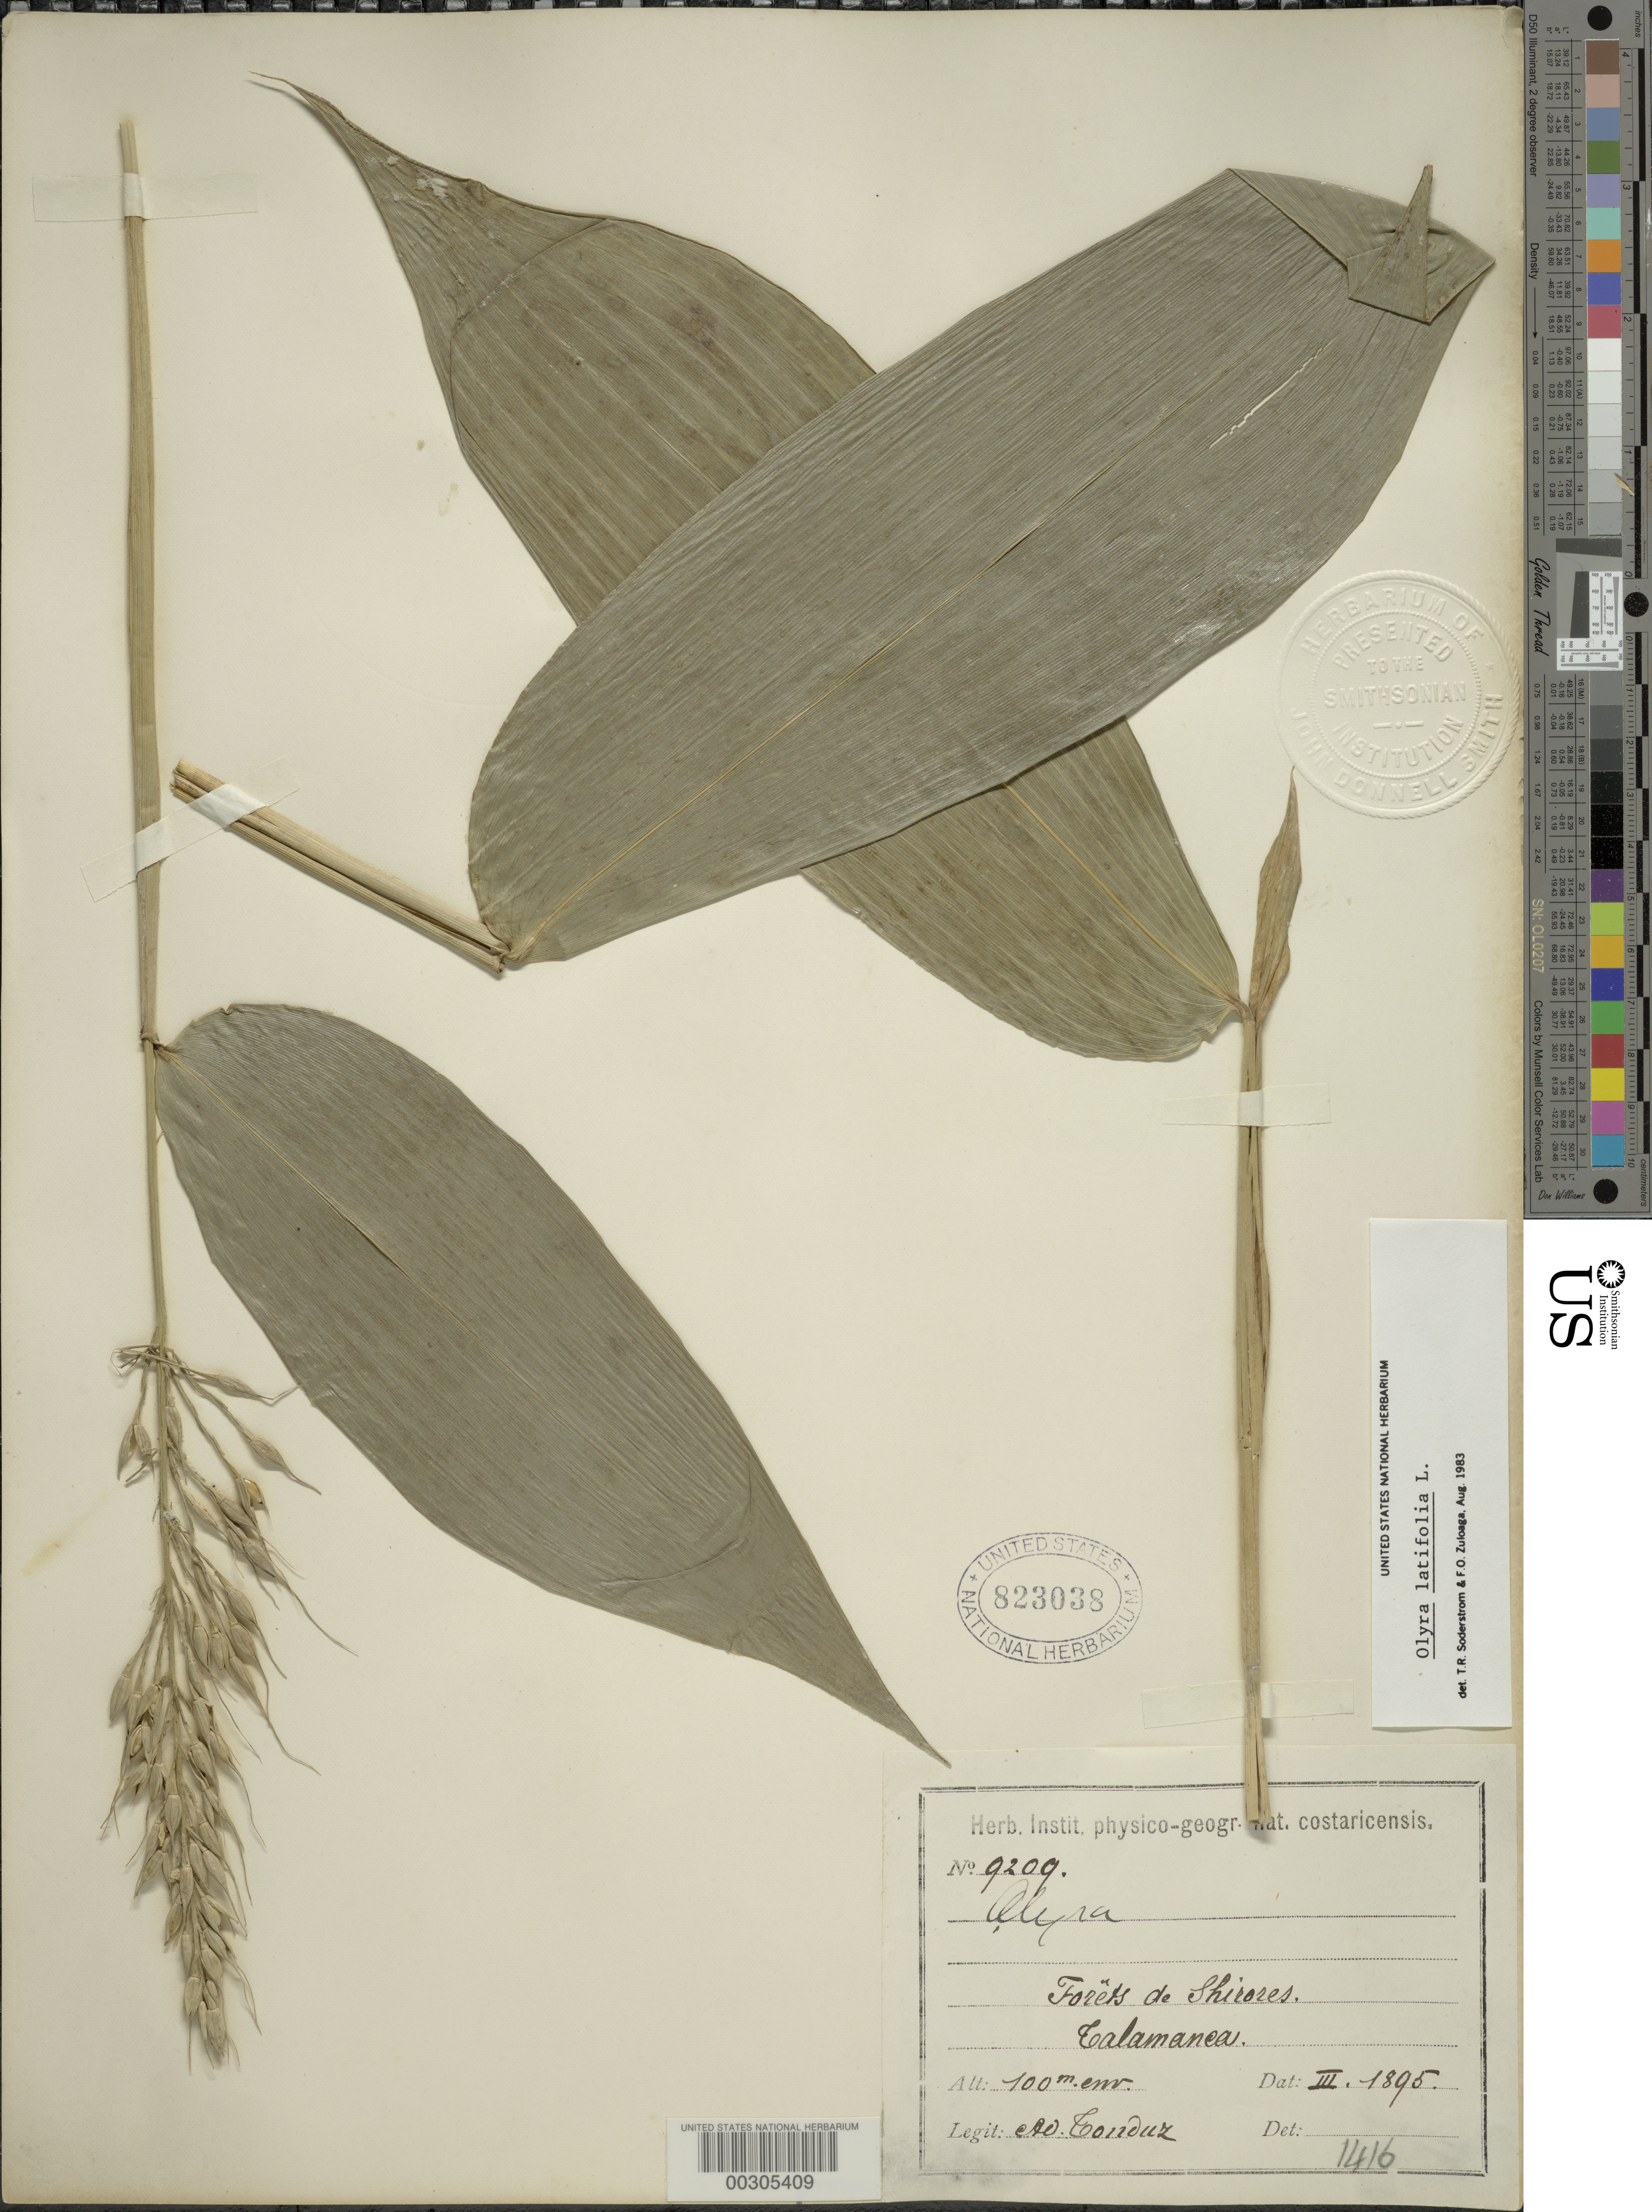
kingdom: Plantae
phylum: Tracheophyta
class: Liliopsida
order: Poales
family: Poaceae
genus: Olyra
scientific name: Olyra latifolia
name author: L.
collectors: A. Tonduz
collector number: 9209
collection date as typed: Mar 1895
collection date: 1895-03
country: Costa Rica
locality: Shirores, Talamanca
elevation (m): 100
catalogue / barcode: US 823038